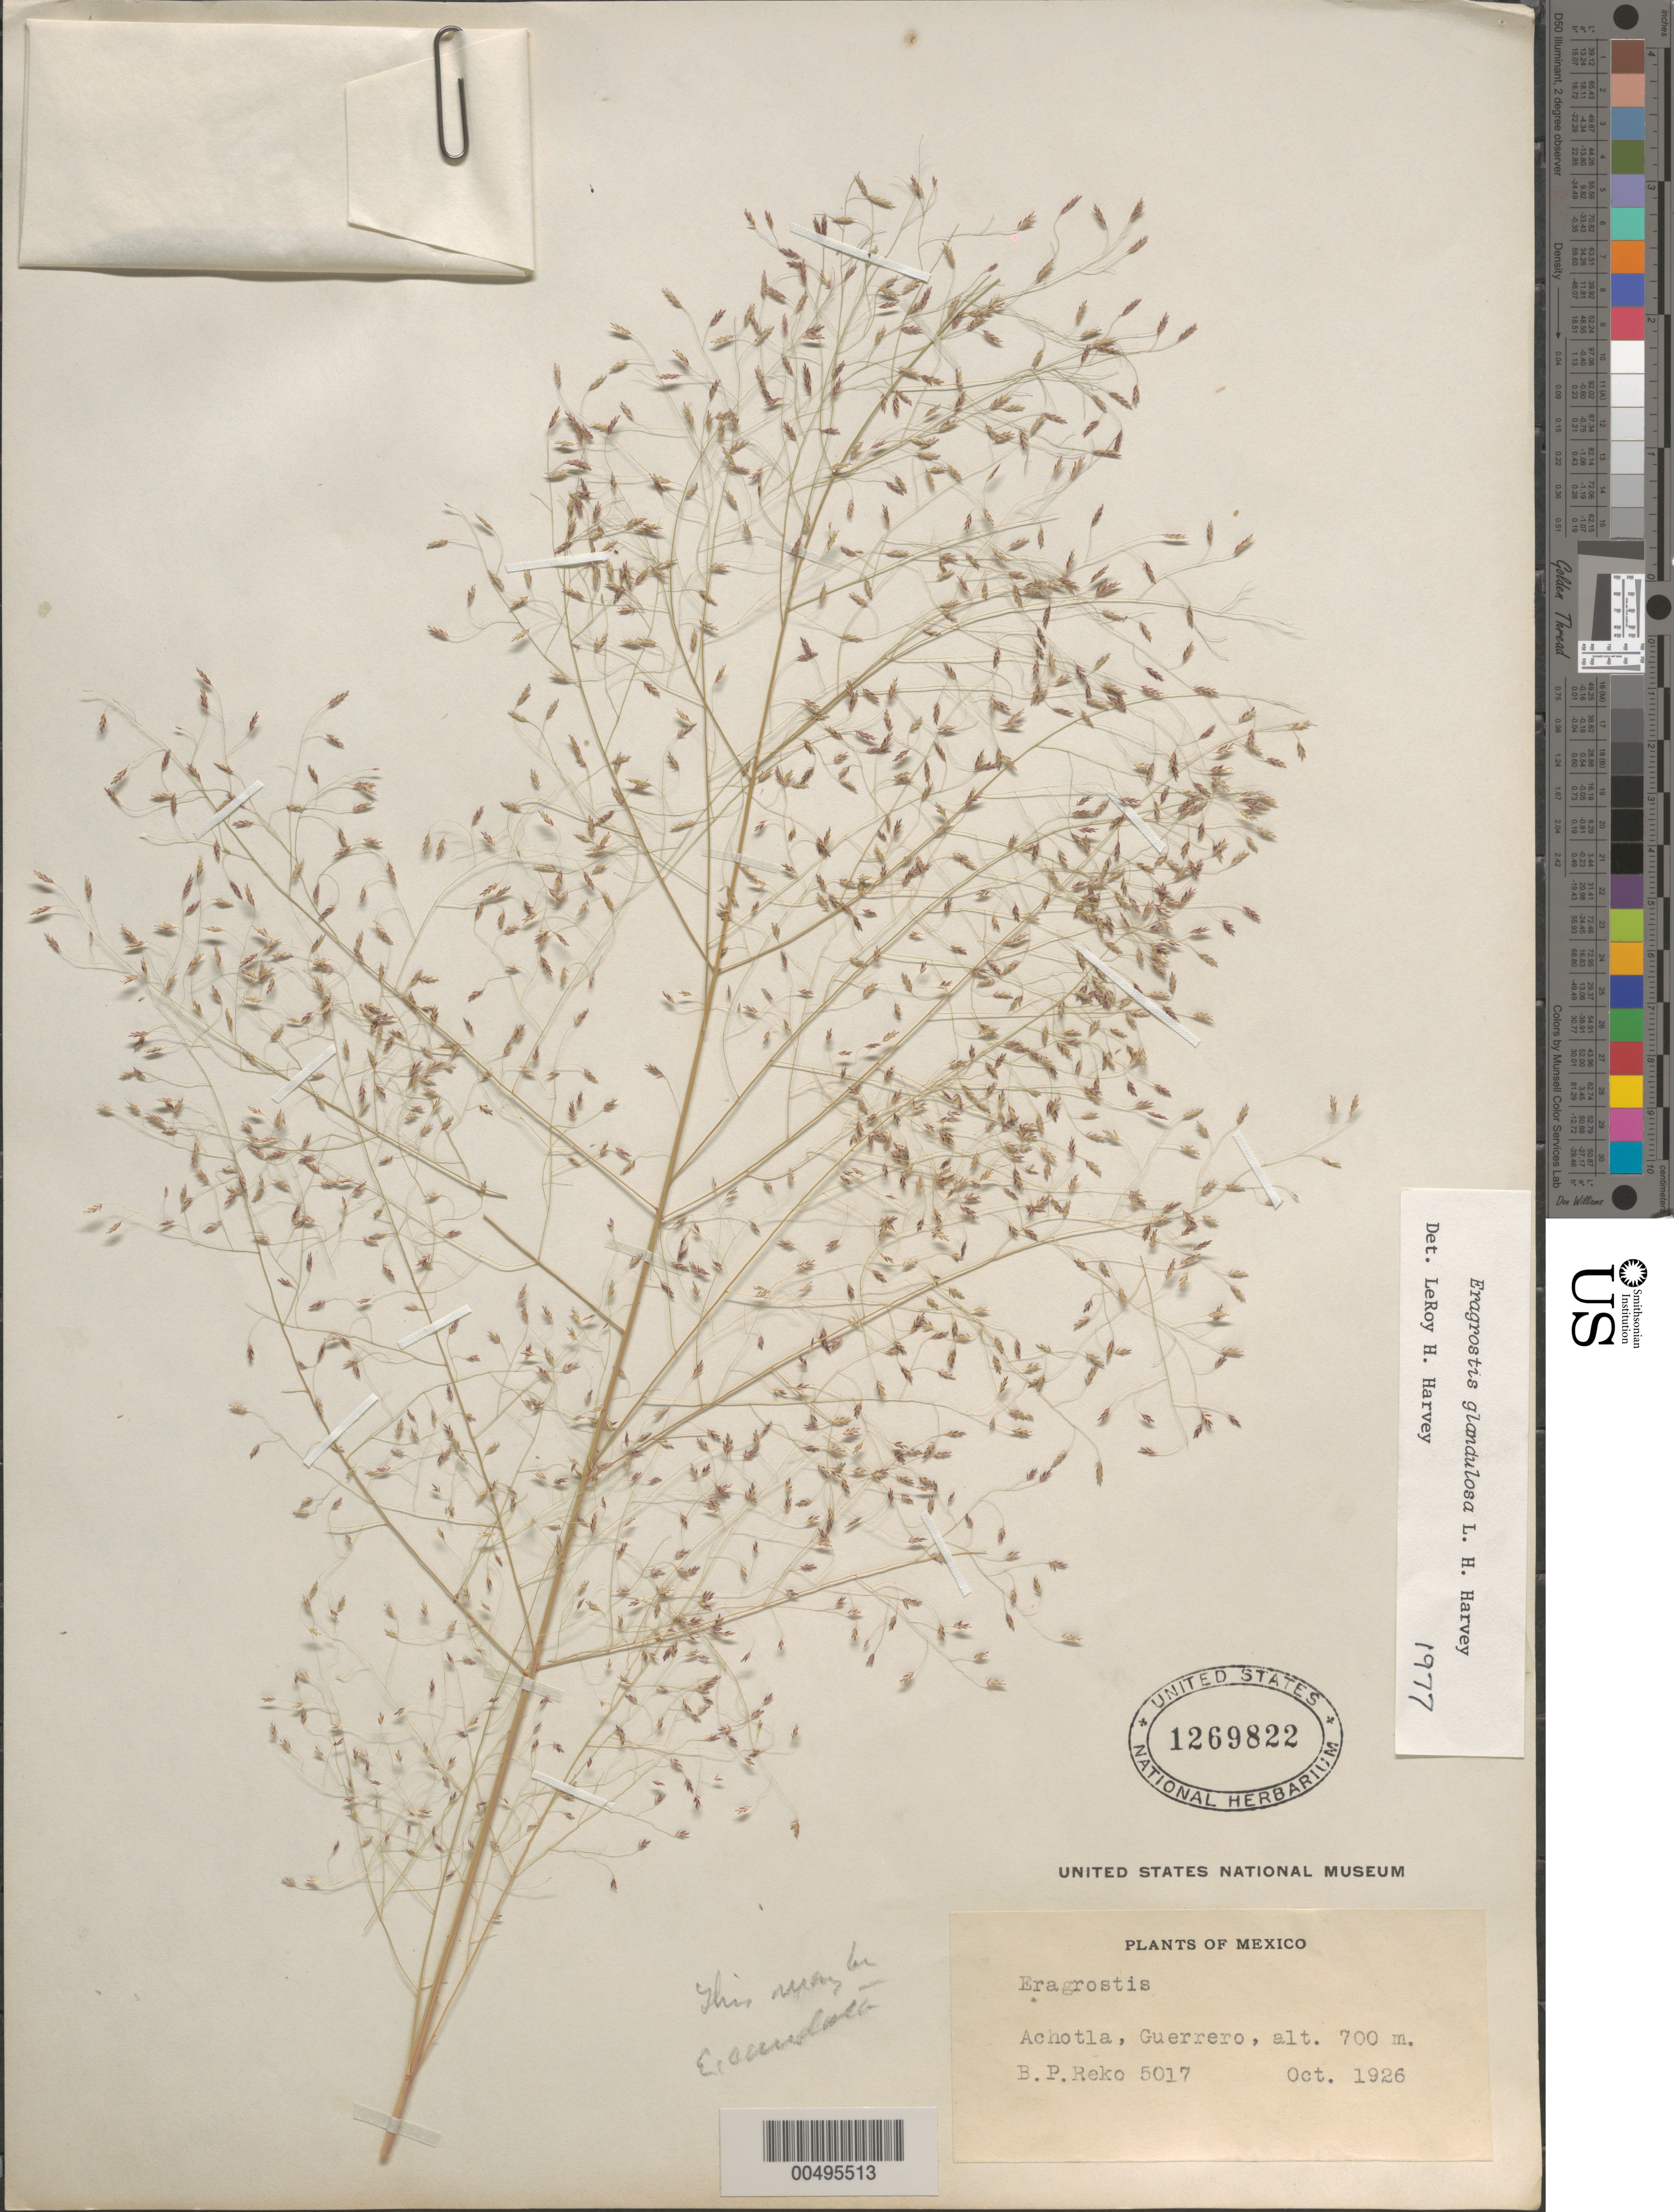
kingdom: Plantae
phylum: Tracheophyta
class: Liliopsida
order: Poales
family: Poaceae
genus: Eragrostis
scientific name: Eragrostis glandulosa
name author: L.H. Harv.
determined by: Harvey, L. H.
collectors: B. P. Reko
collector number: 5017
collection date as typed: Oct 1926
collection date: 1926-10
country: Mexico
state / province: Guerrero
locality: Achotla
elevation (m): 700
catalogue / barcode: US 1269822